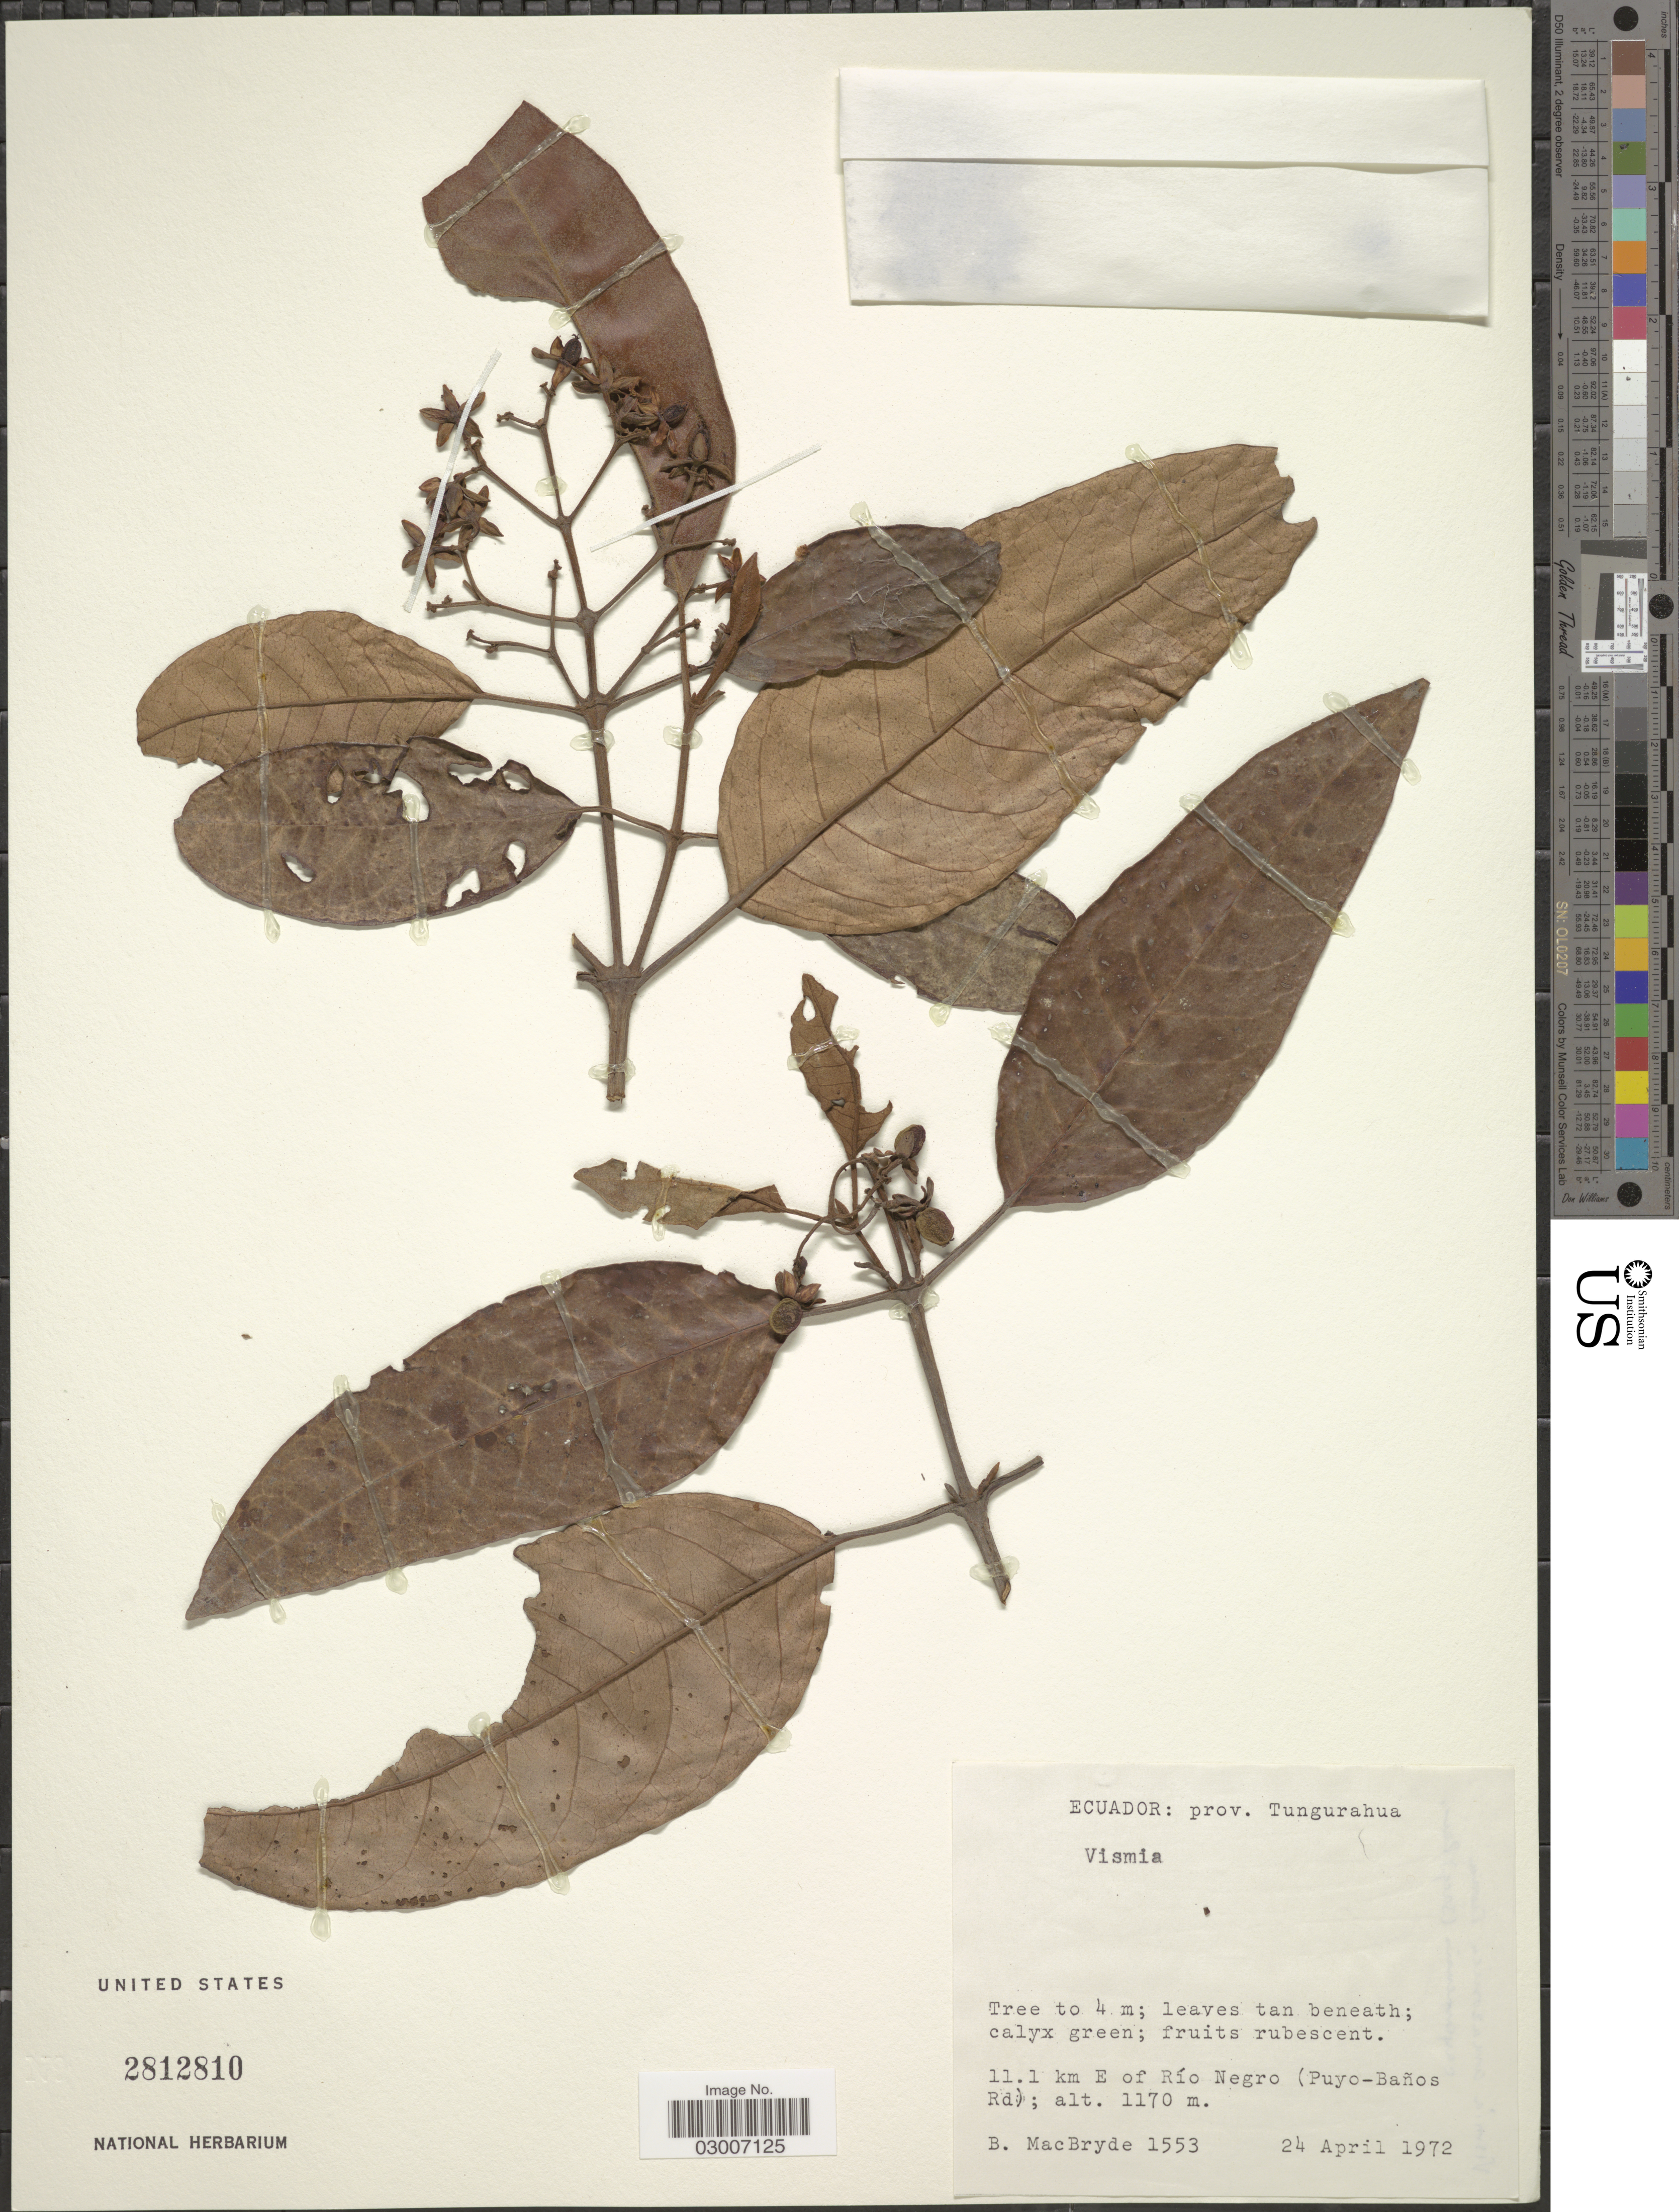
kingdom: Plantae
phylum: Tracheophyta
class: Magnoliopsida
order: Malpighiales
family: Hypericaceae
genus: Vismia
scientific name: Vismia sp.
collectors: B. MacBryde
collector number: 1553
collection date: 1972-04-24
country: Ecuador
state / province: Tungurahua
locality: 11.1 km E of Río Negro (Puyo-Baños Rd).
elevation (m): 1170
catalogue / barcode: US 2812810